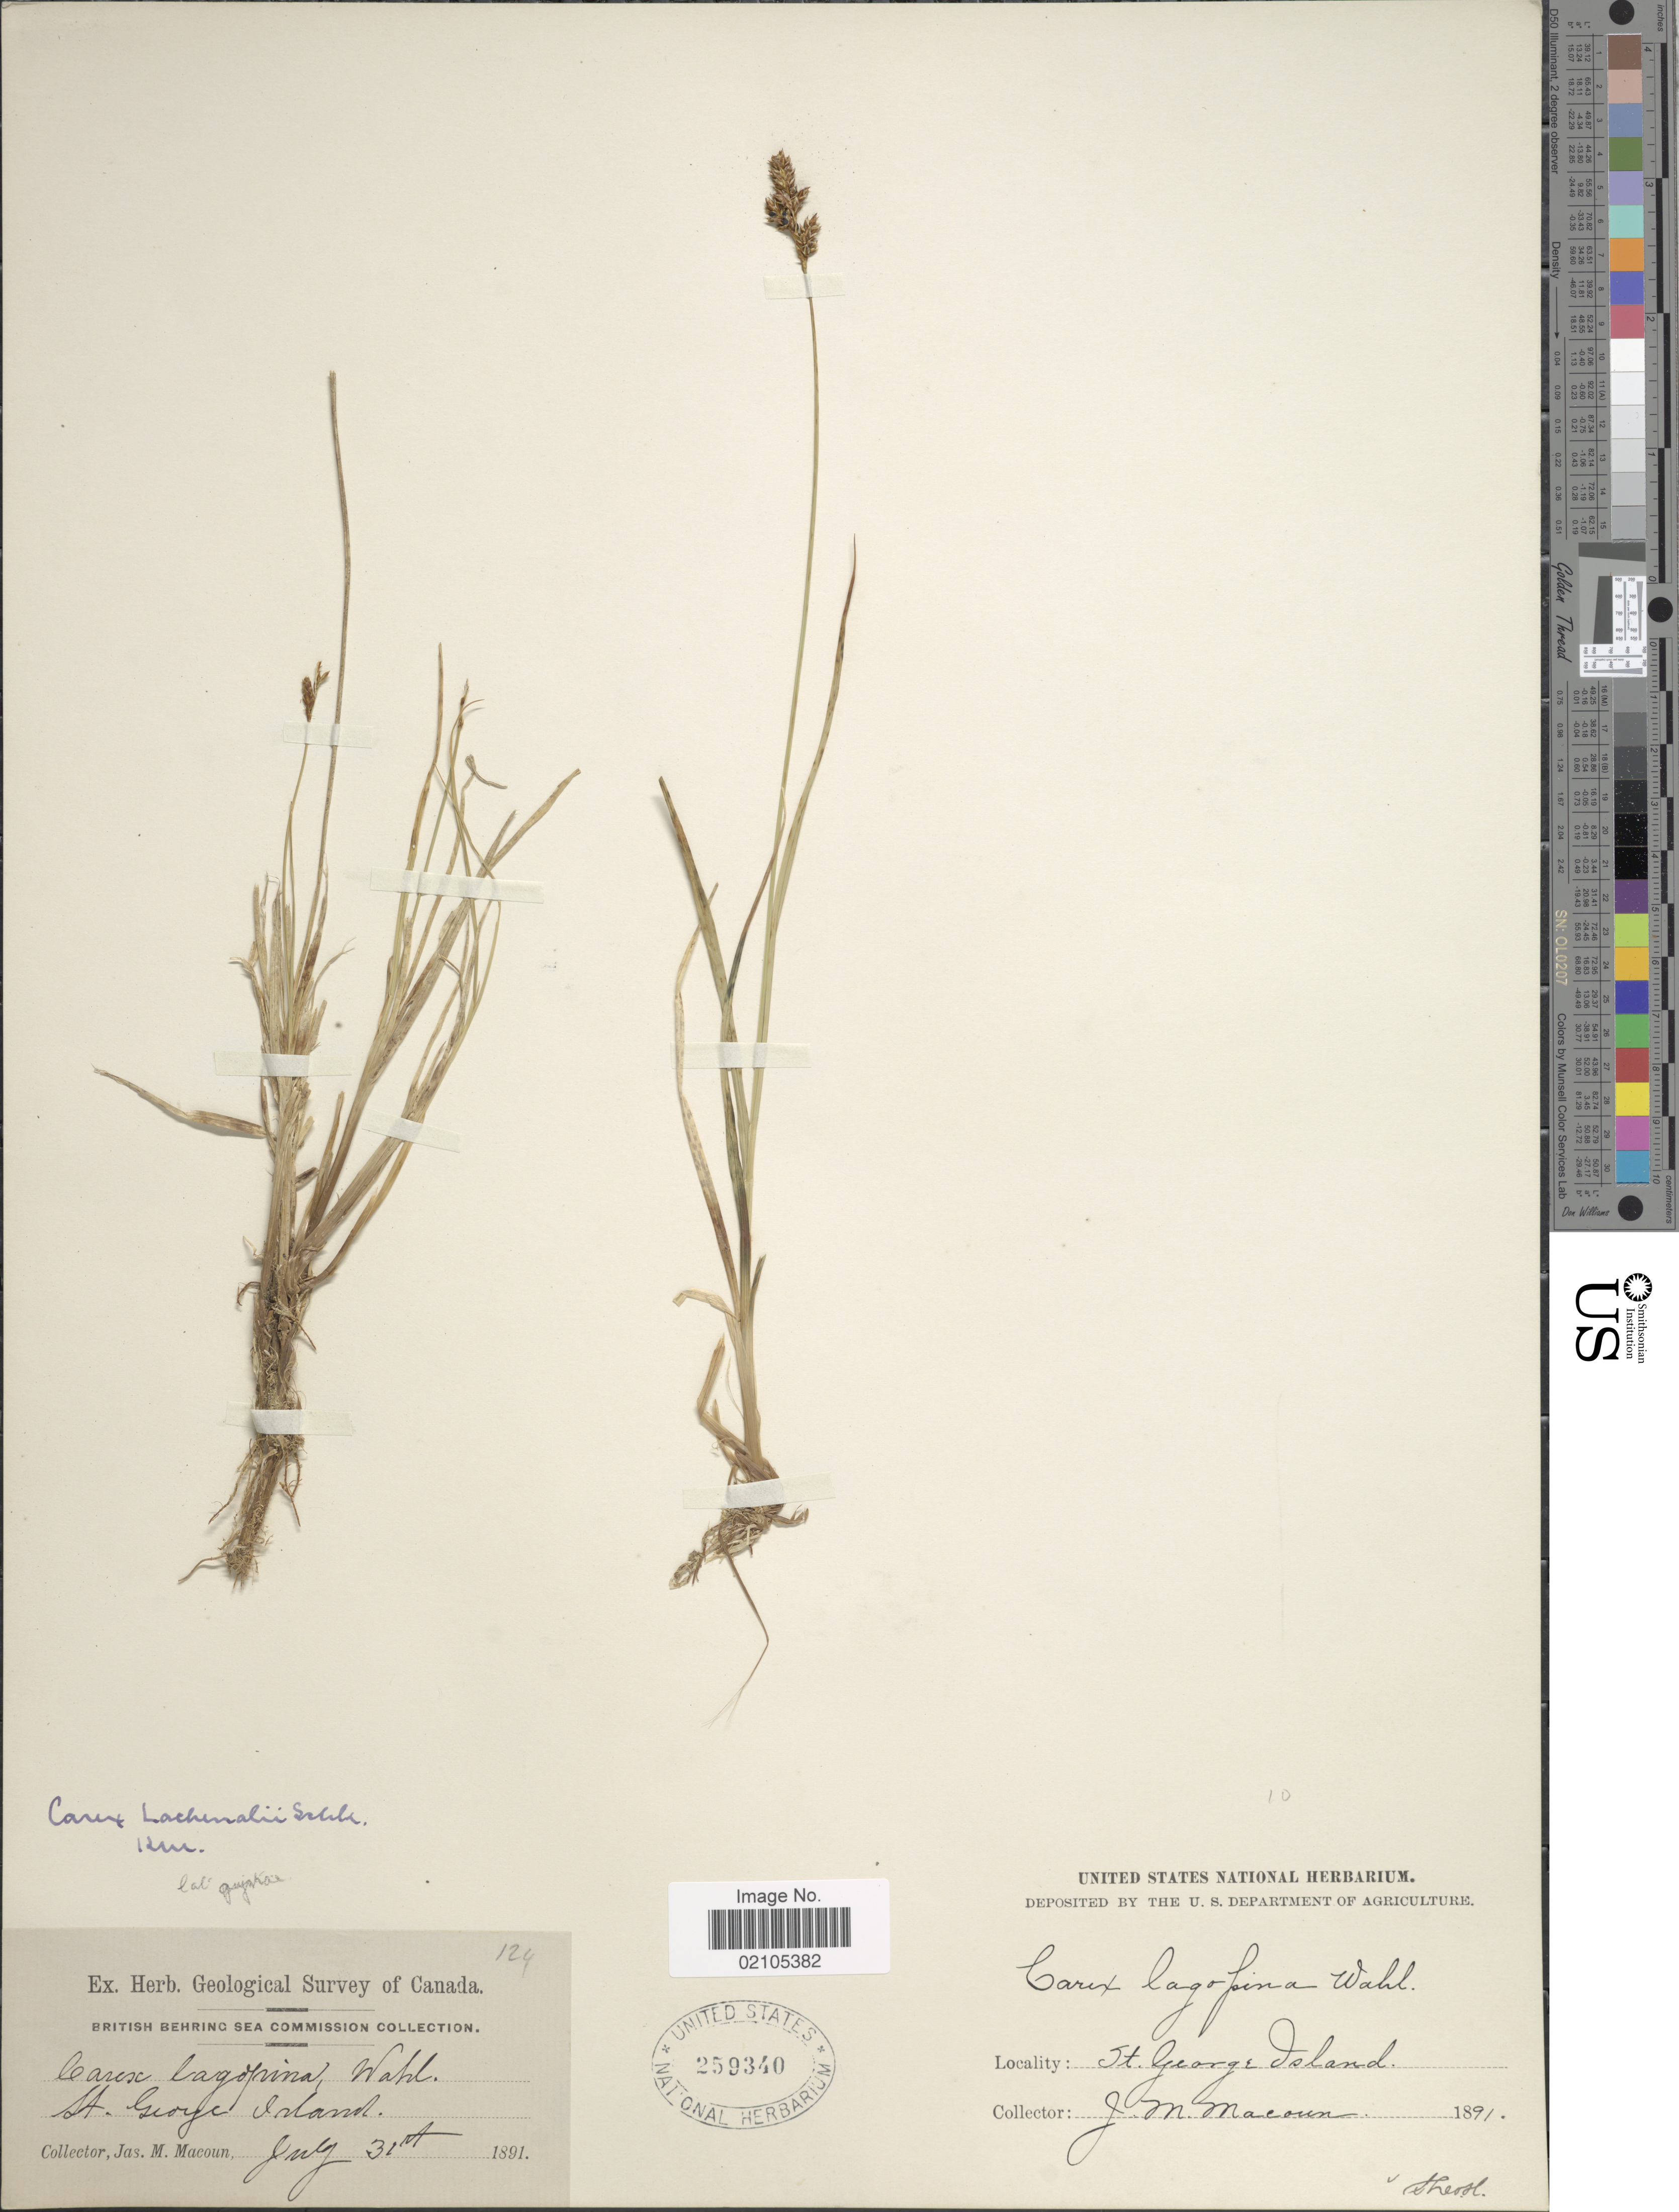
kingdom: Plantae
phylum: Tracheophyta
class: Liliopsida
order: Poales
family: Cyperaceae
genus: Carex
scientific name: Carex lachenalii subsp. lachenalii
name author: Schkuhr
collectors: J. M. Macoun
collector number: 124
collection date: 1891-07-31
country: United States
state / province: Alaska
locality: St. George Island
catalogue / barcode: US 259340